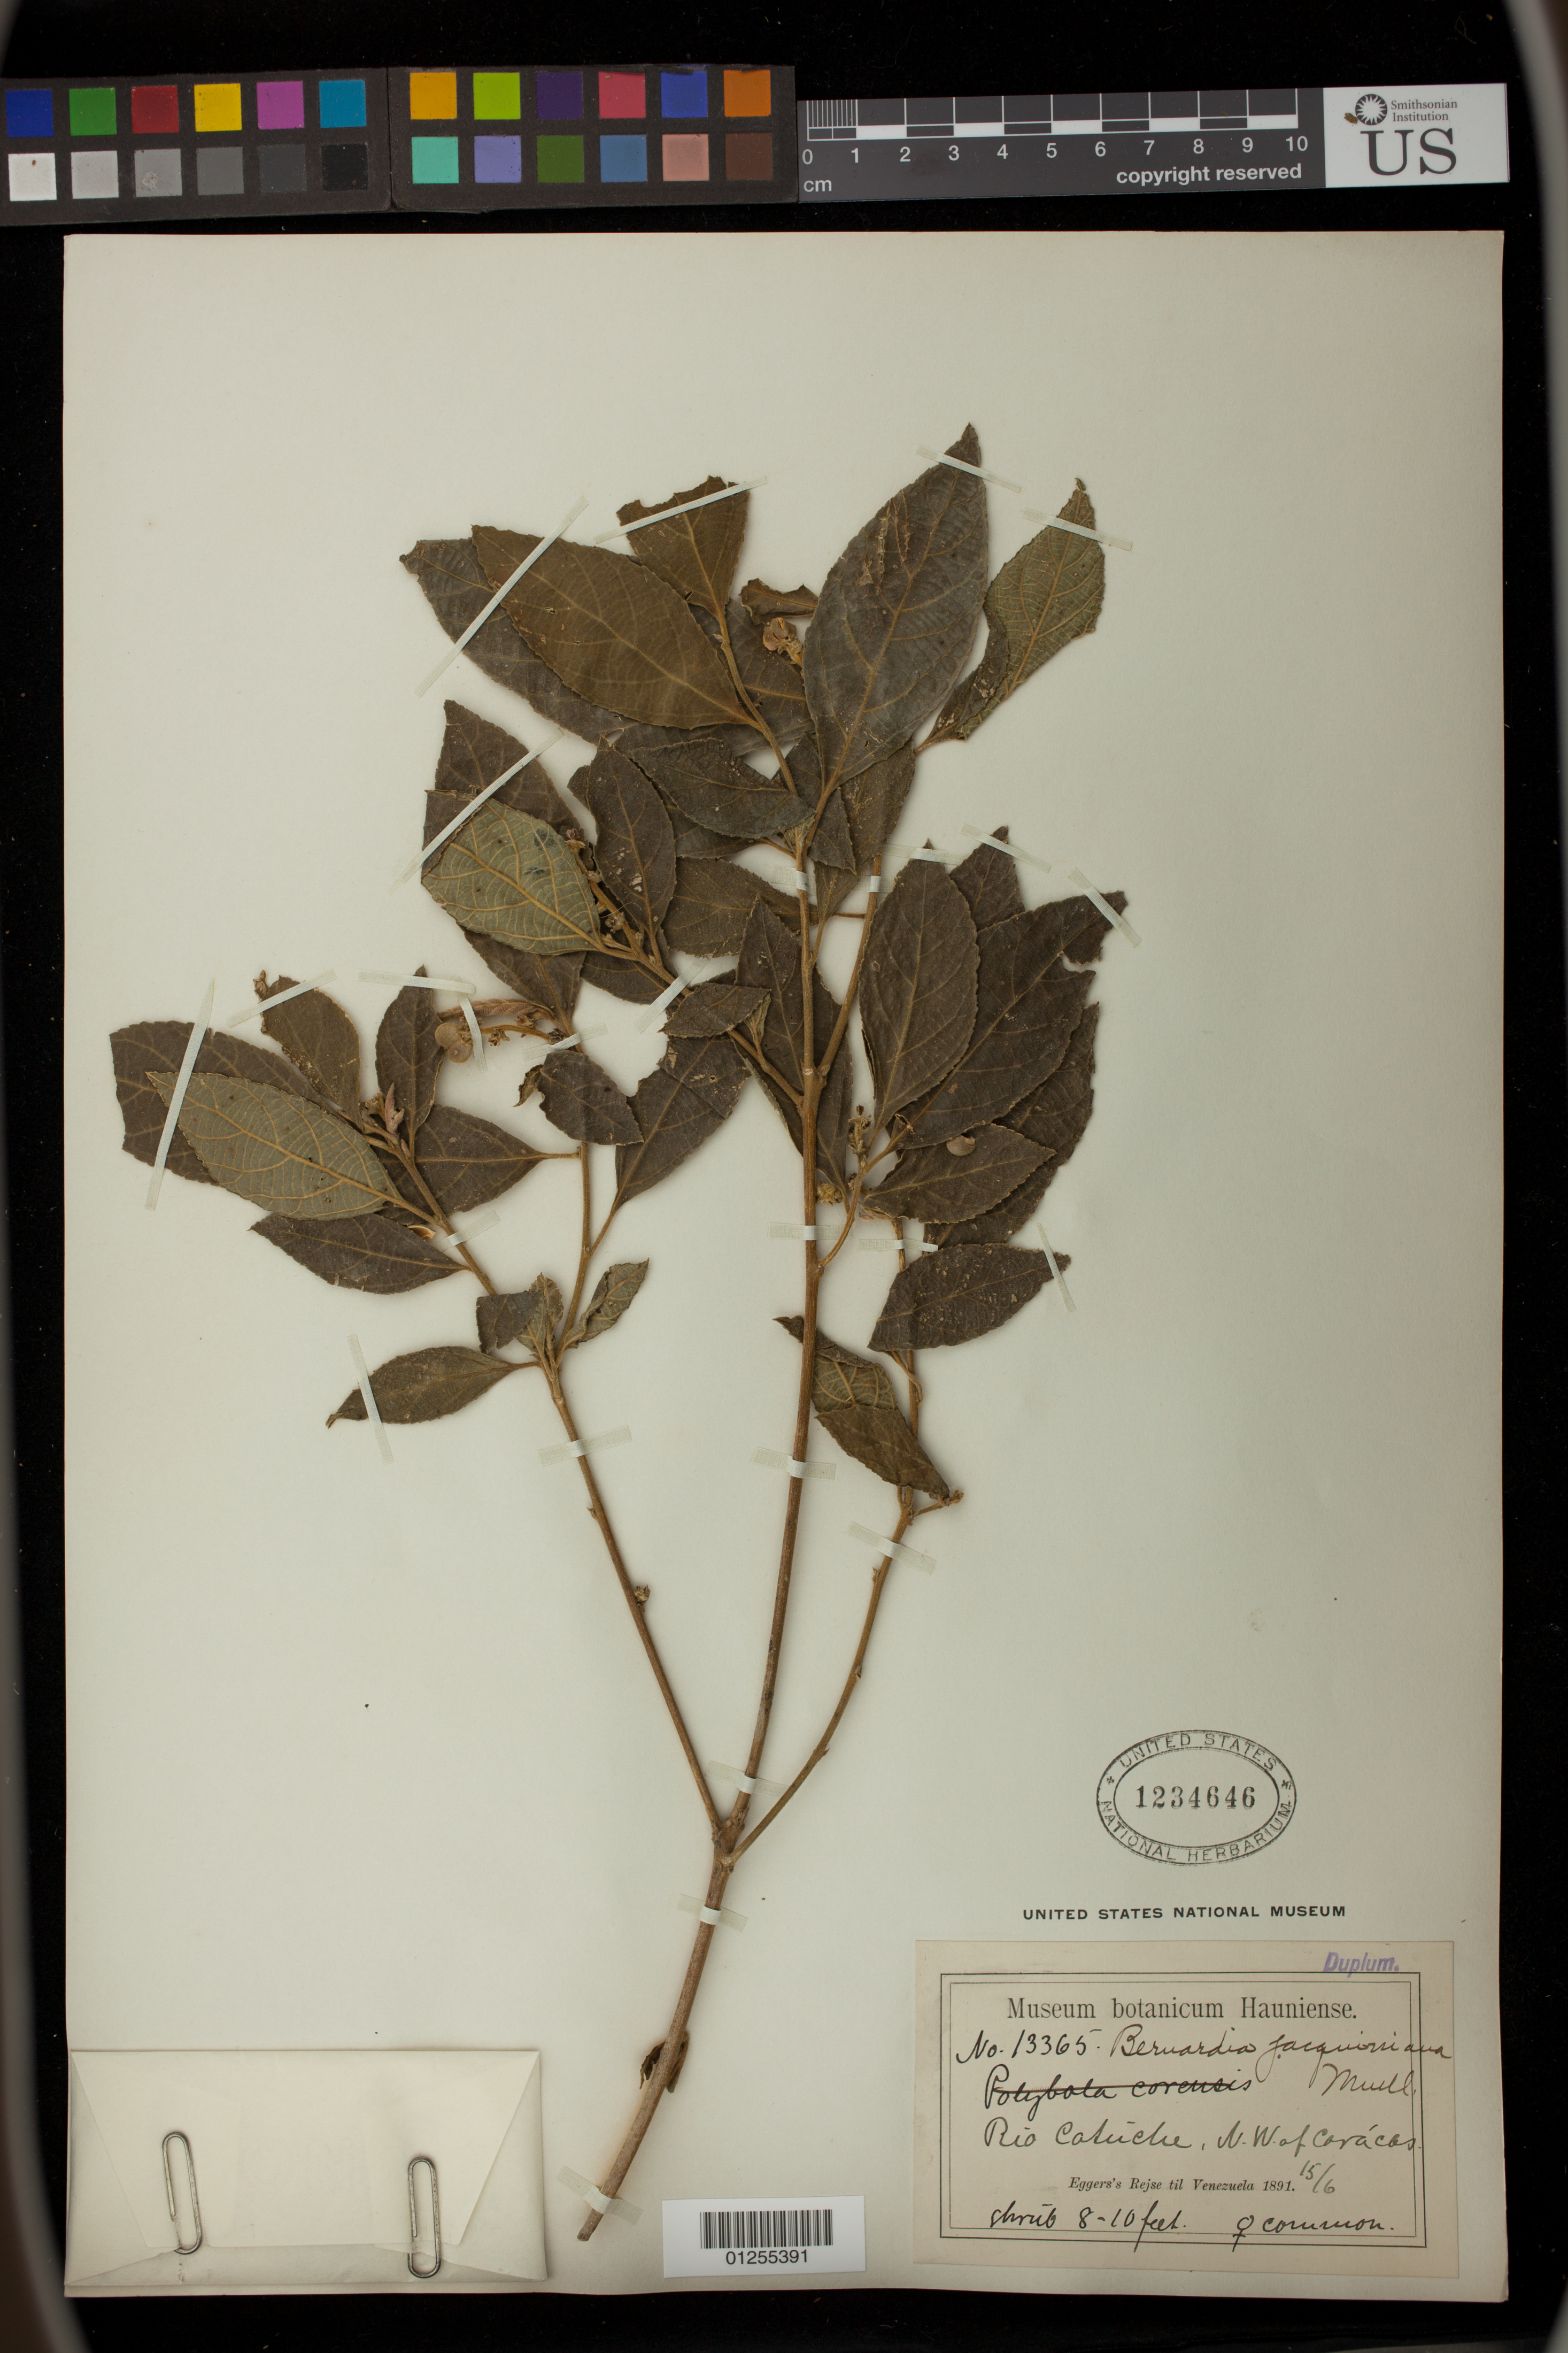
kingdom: Plantae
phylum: Tracheophyta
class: Magnoliopsida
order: Malpighiales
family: Euphorbiaceae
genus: Bernardia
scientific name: Bernardia jacquiniana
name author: Müll. Arg.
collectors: -. Eggers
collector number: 13365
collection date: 1891-06-15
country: Venezuela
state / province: Anzoategui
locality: Rio Catuche, NW of Caracas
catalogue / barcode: US 1234646